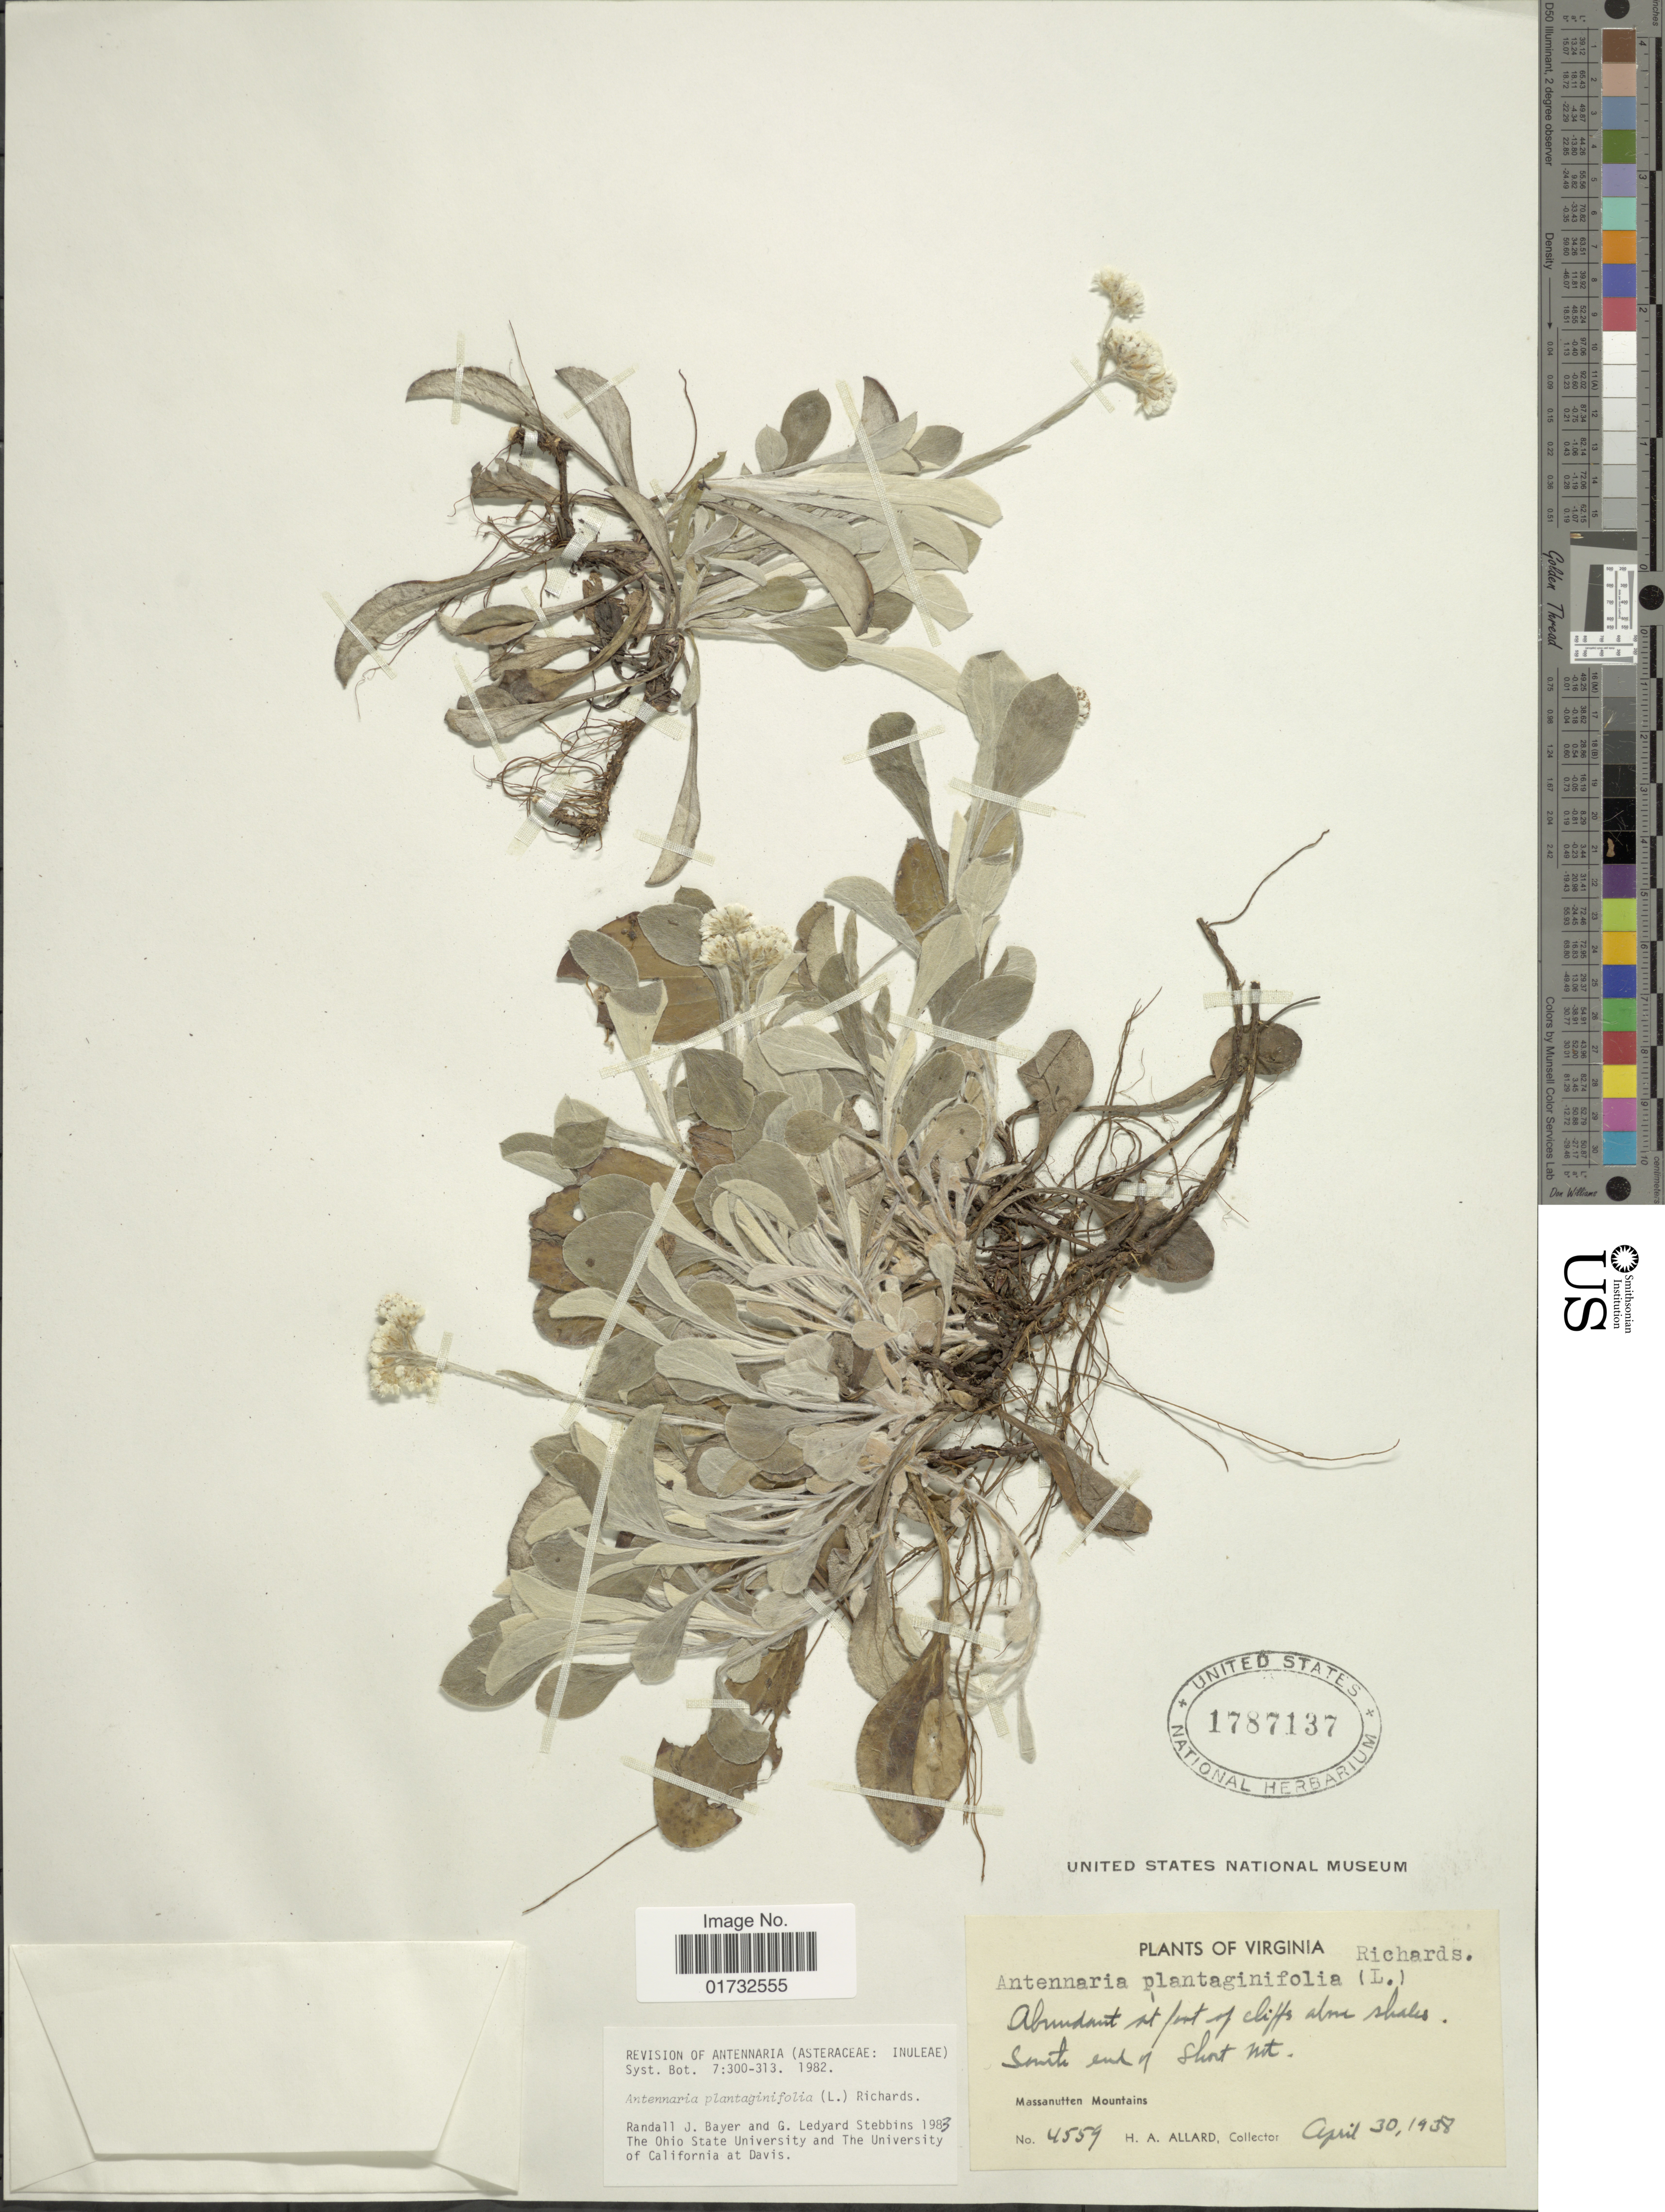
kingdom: Plantae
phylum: Tracheophyta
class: Magnoliopsida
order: Asterales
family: Asteraceae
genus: Antennaria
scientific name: Antennaria plantaginifolia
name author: (L.) Richardson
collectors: H. A. Allard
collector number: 4559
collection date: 1938-04-30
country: United States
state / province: Virginia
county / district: Shenandoah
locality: South end of Short Mt. Massanutten Mountains.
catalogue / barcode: US 1787137